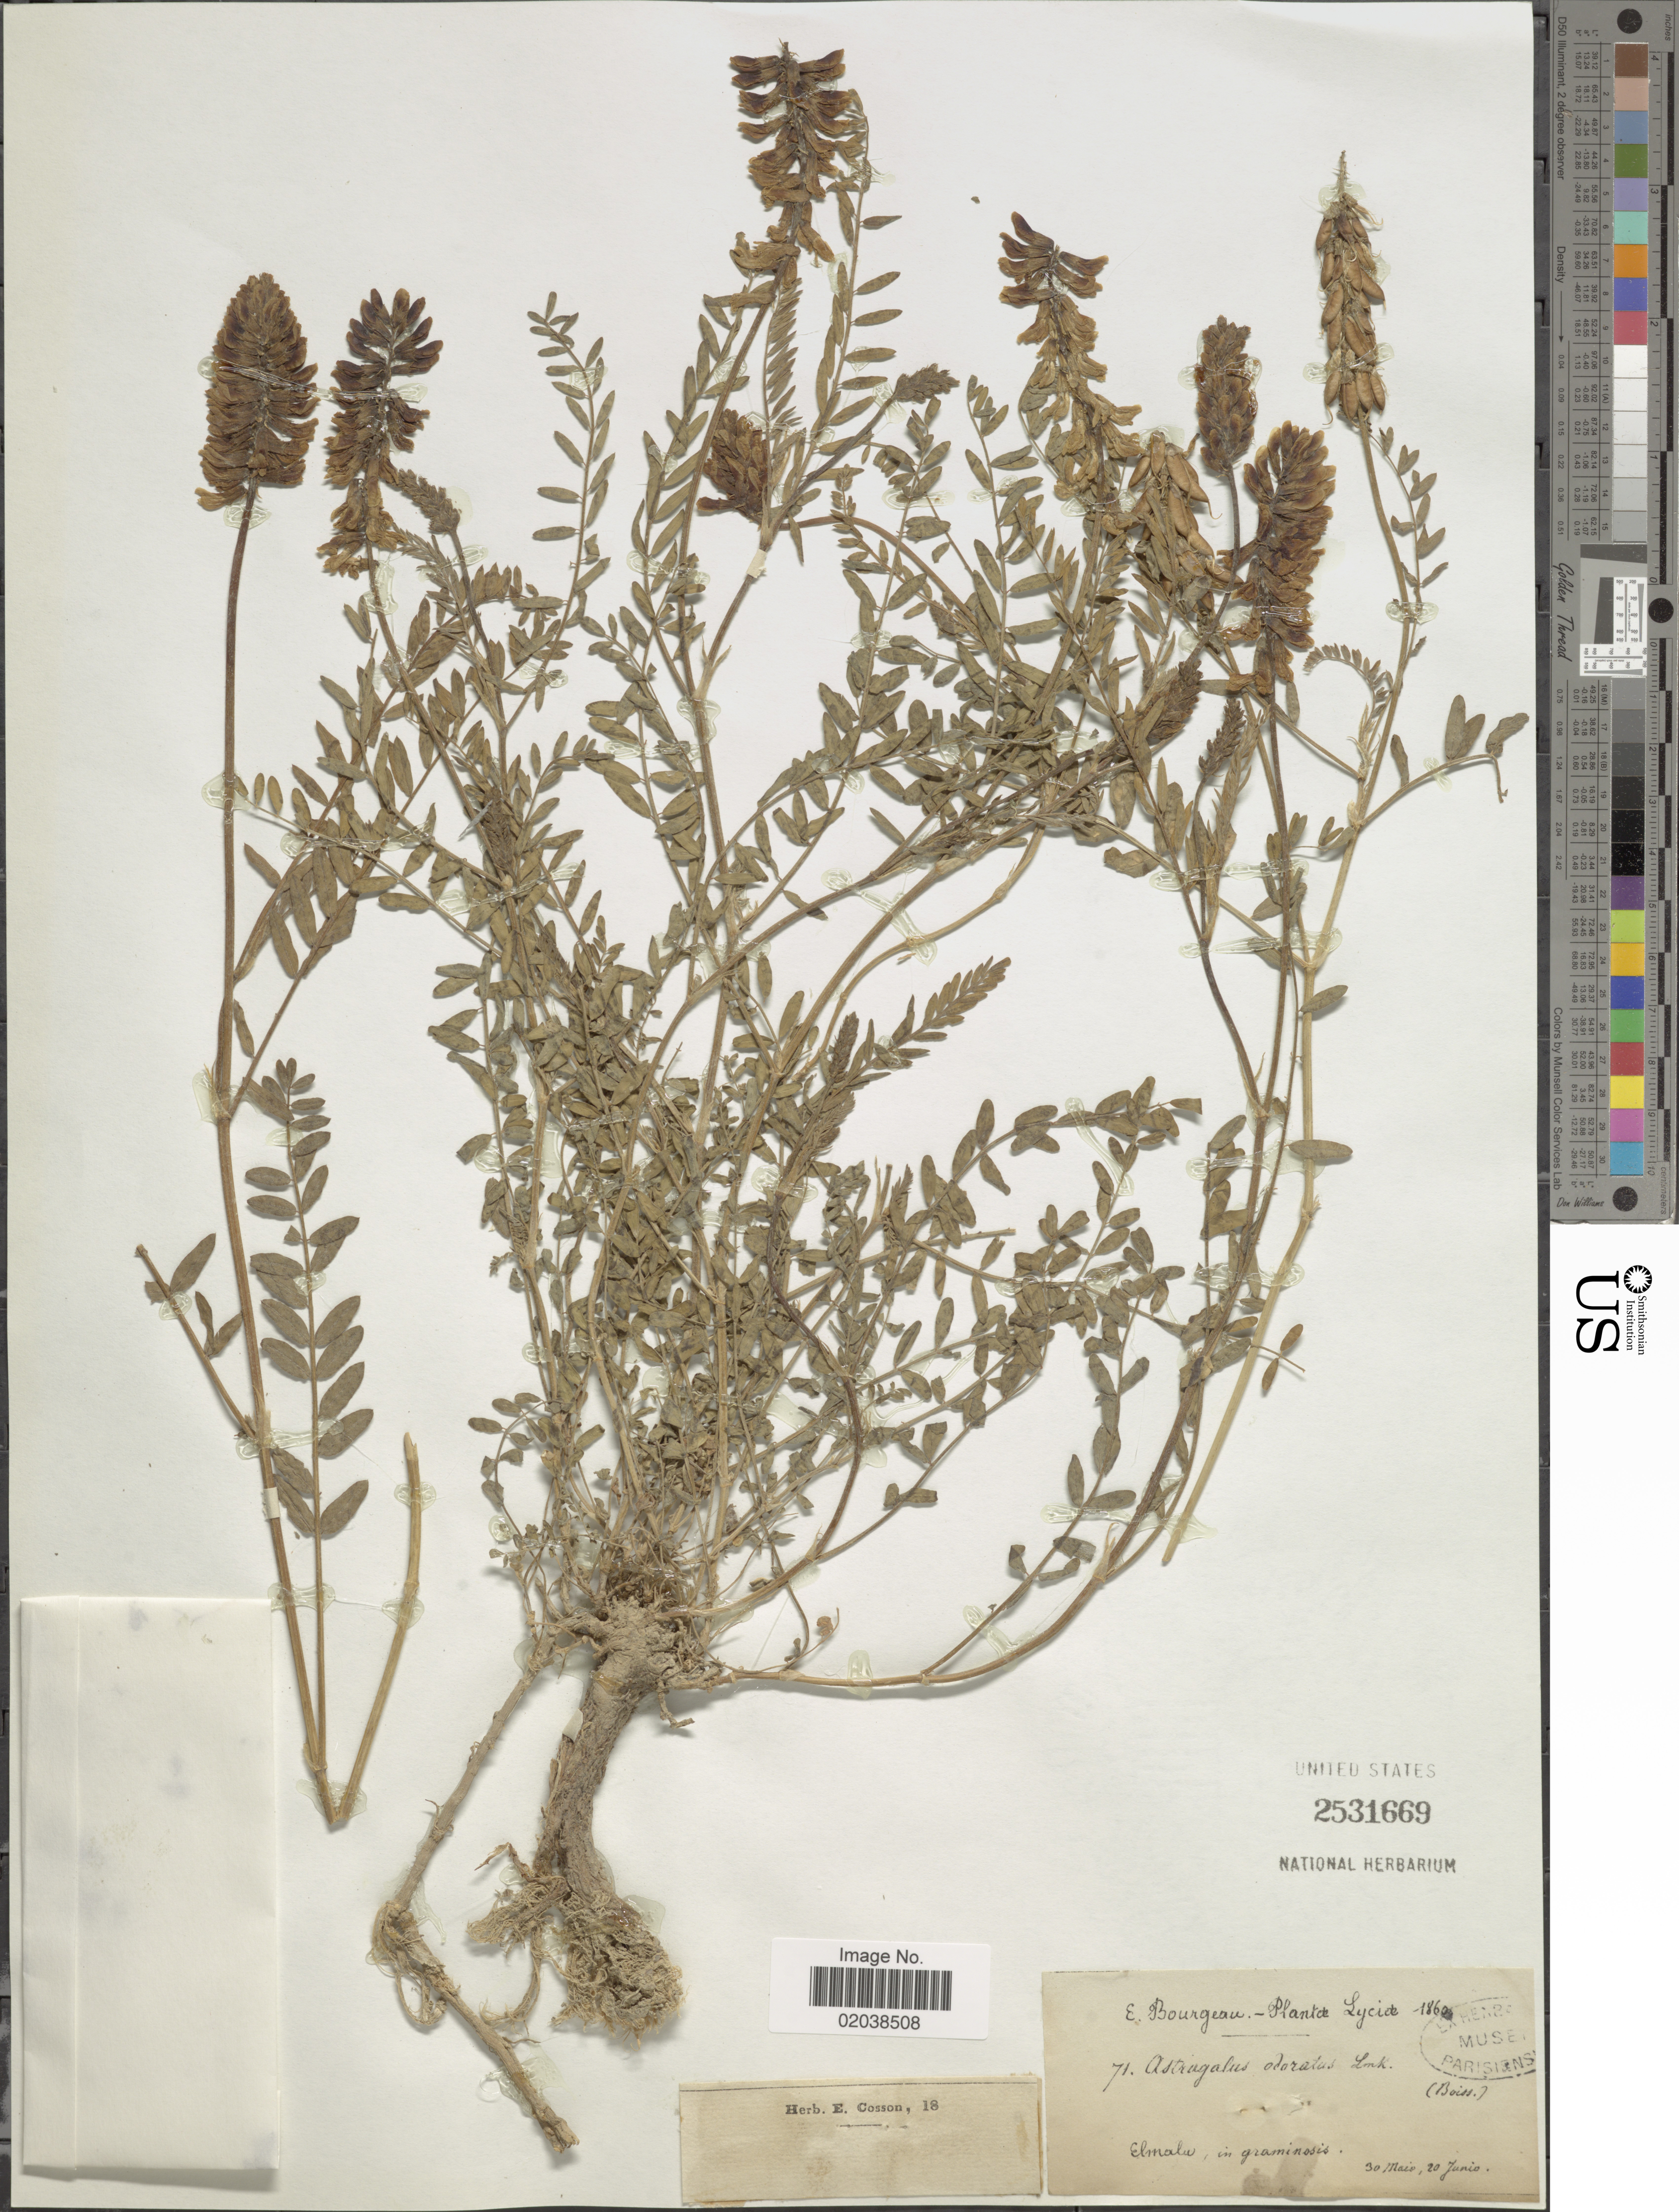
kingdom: Plantae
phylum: Tracheophyta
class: Magnoliopsida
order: Fabales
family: Fabaceae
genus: Astragalus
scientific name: Astragalus odoratus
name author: Lam.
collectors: E. Bourgeau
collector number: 71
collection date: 1860-05-30/1860-06-20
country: Turkey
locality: Lycide. Elmalu, in graminosis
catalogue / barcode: US 2531669